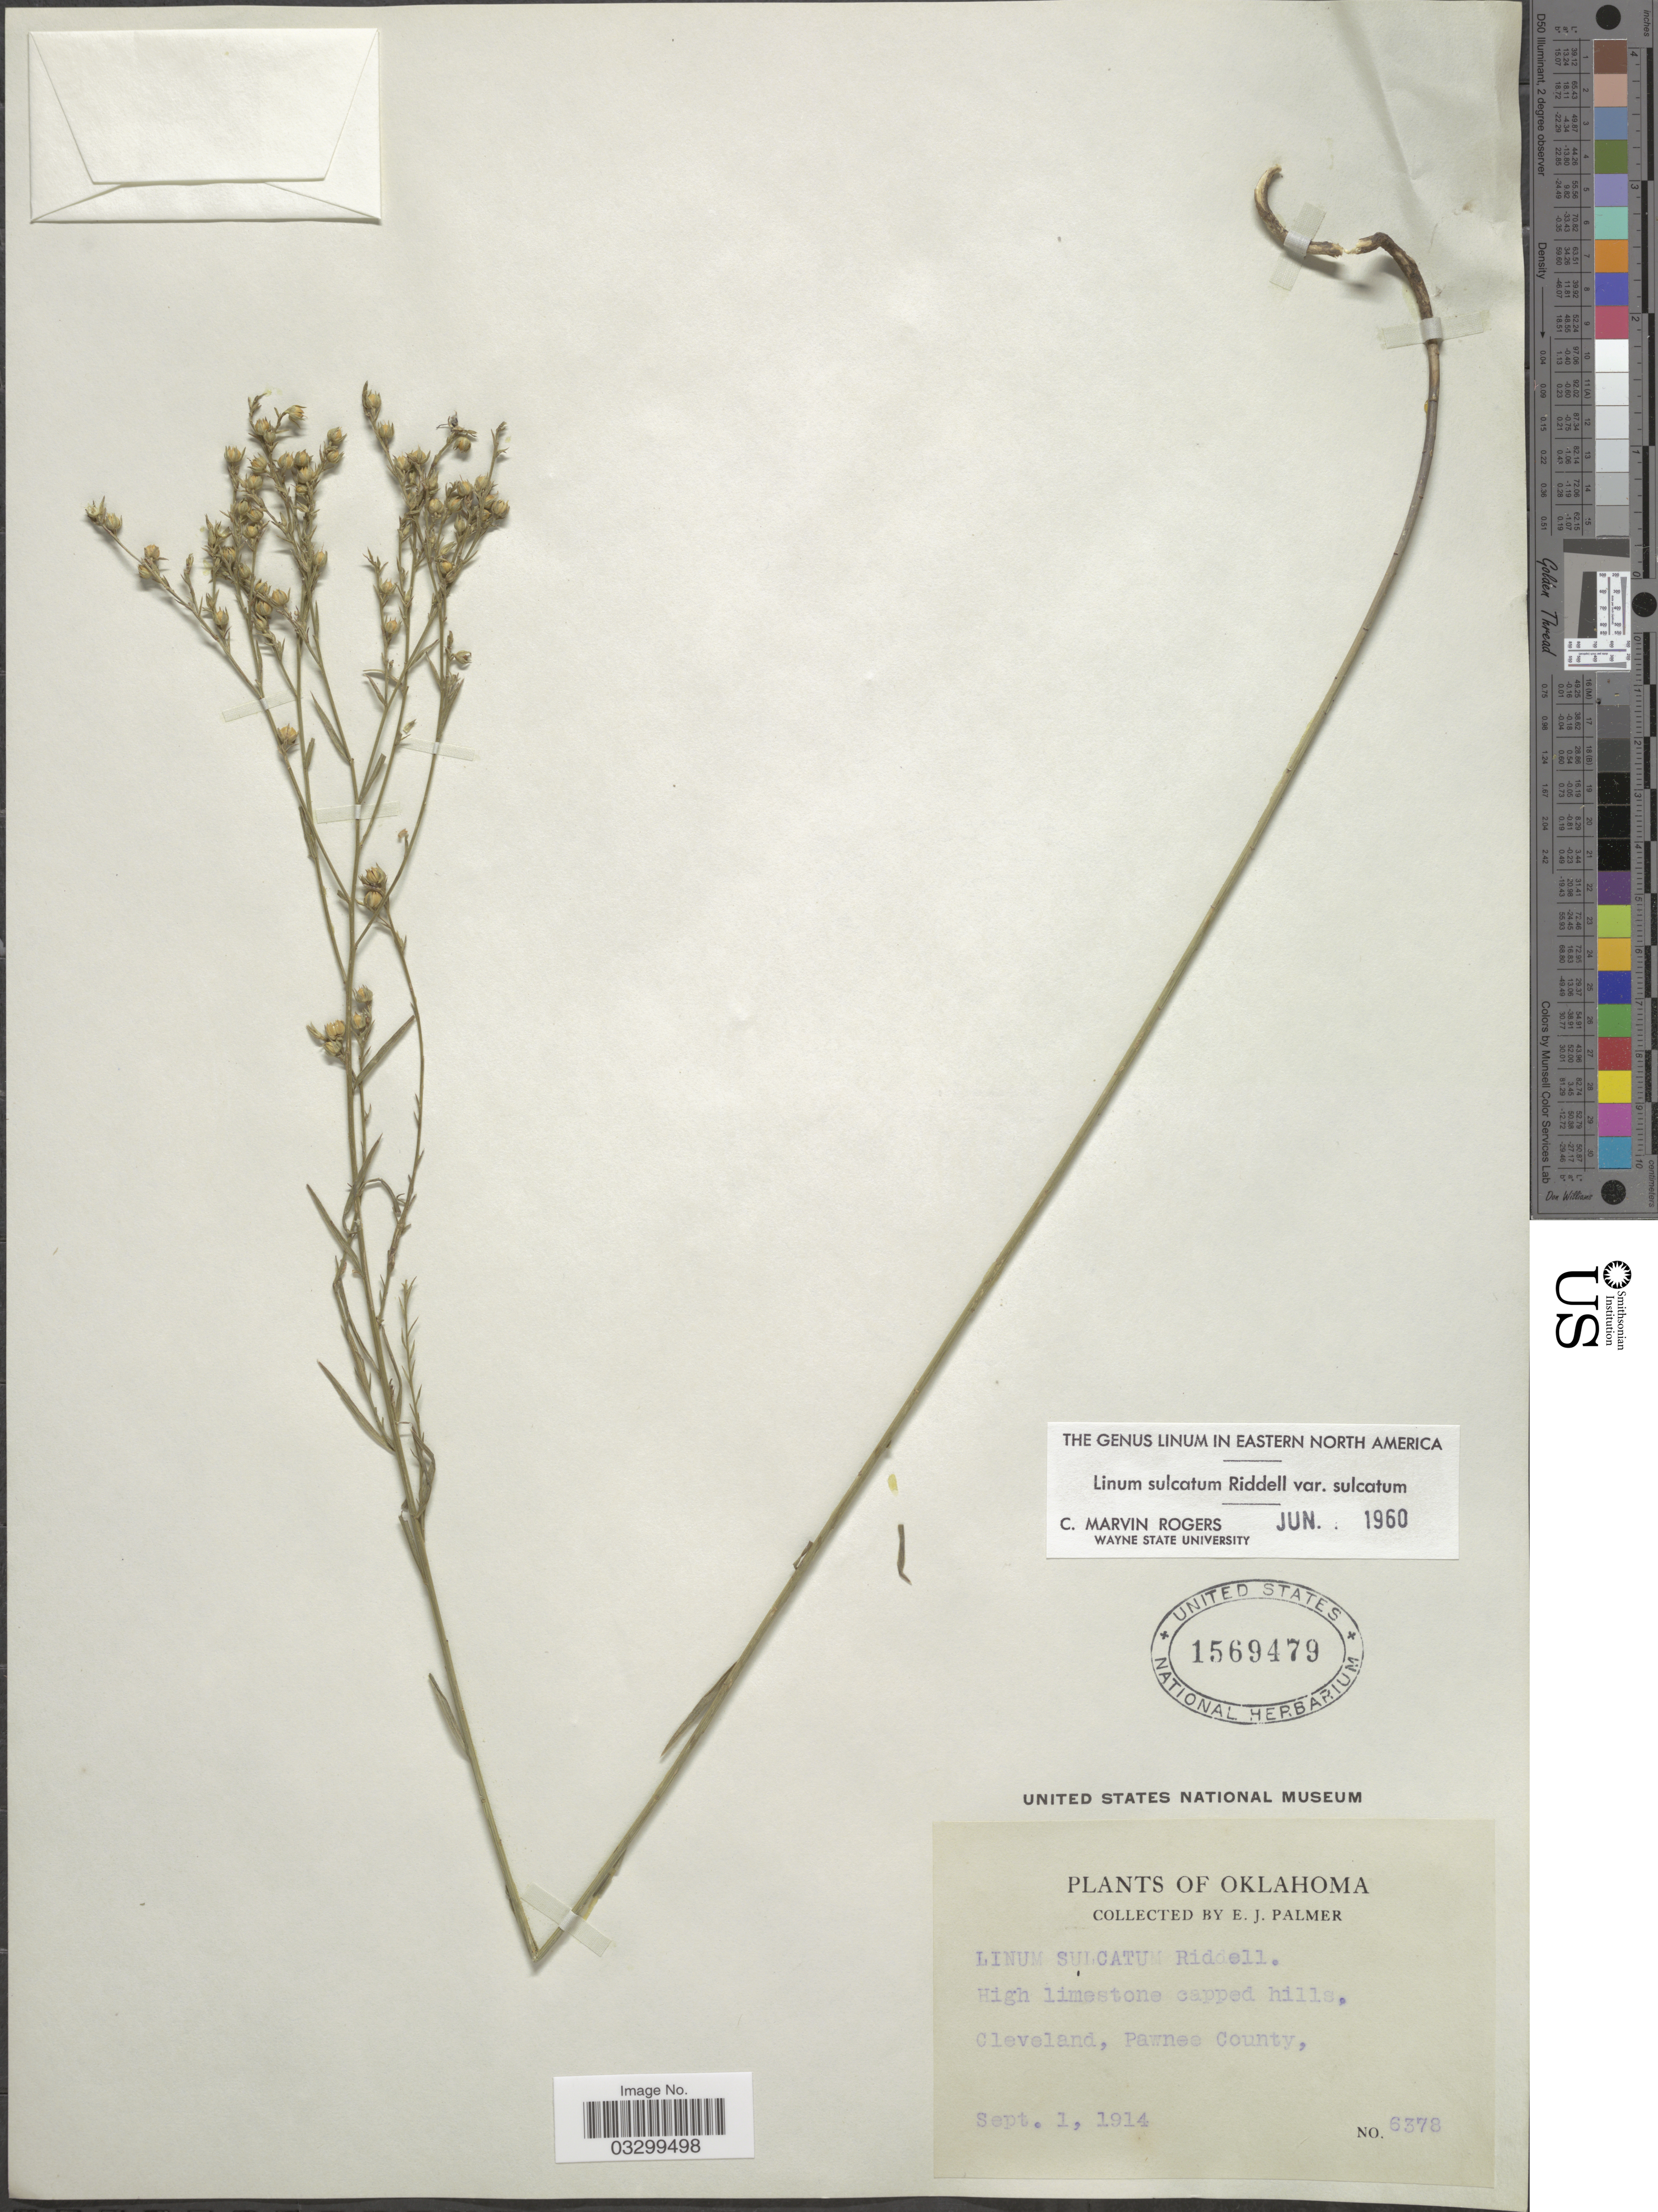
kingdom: Plantae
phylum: Tracheophyta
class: Magnoliopsida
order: Malpighiales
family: Linaceae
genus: Linum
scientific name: Linum sulcatum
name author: Riddell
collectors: E. J. Palmer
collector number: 6378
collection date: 1914-09-01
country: United States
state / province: Oklahoma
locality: Cleveland, Pawnee County.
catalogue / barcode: US 1569479